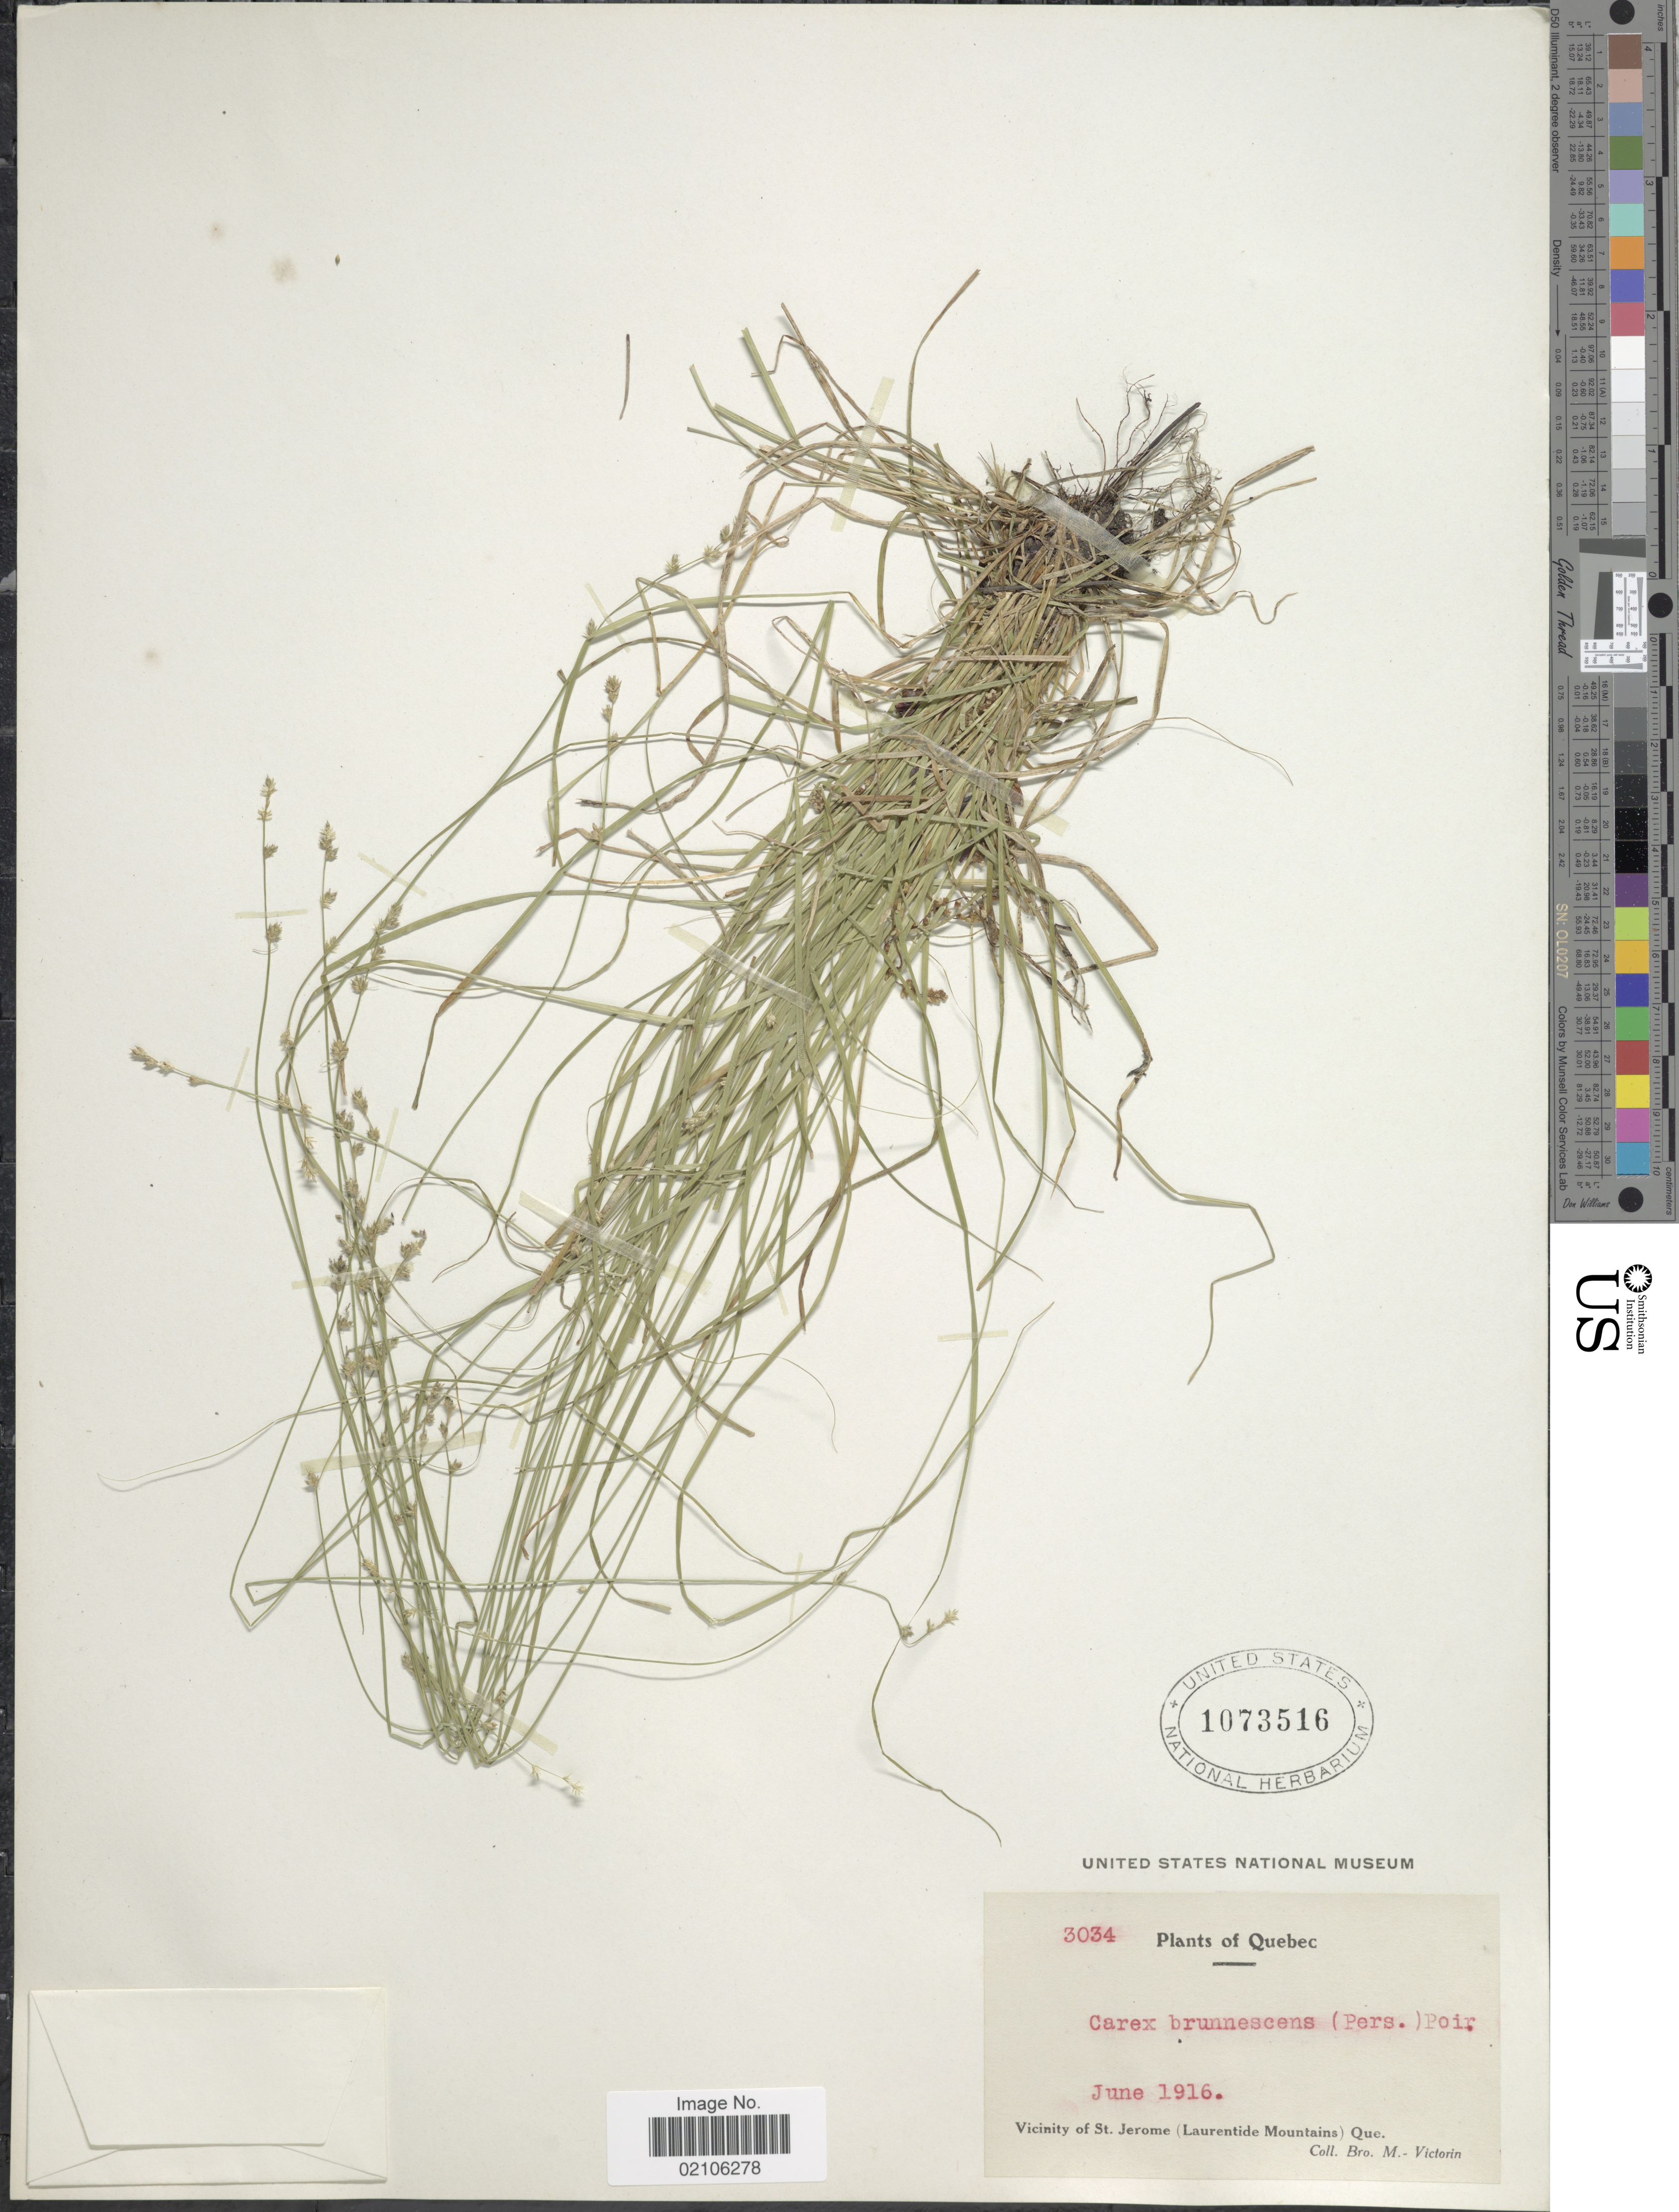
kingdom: Plantae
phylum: Tracheophyta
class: Liliopsida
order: Poales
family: Cyperaceae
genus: Carex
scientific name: Carex brunnescens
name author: (Pers.) Poir.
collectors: Fr. Marie-Victorin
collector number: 3034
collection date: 1916-06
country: Canada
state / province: Quebec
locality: Vicinity of St. Jerome (Laurentinde Mountains)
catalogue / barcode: US 1073516